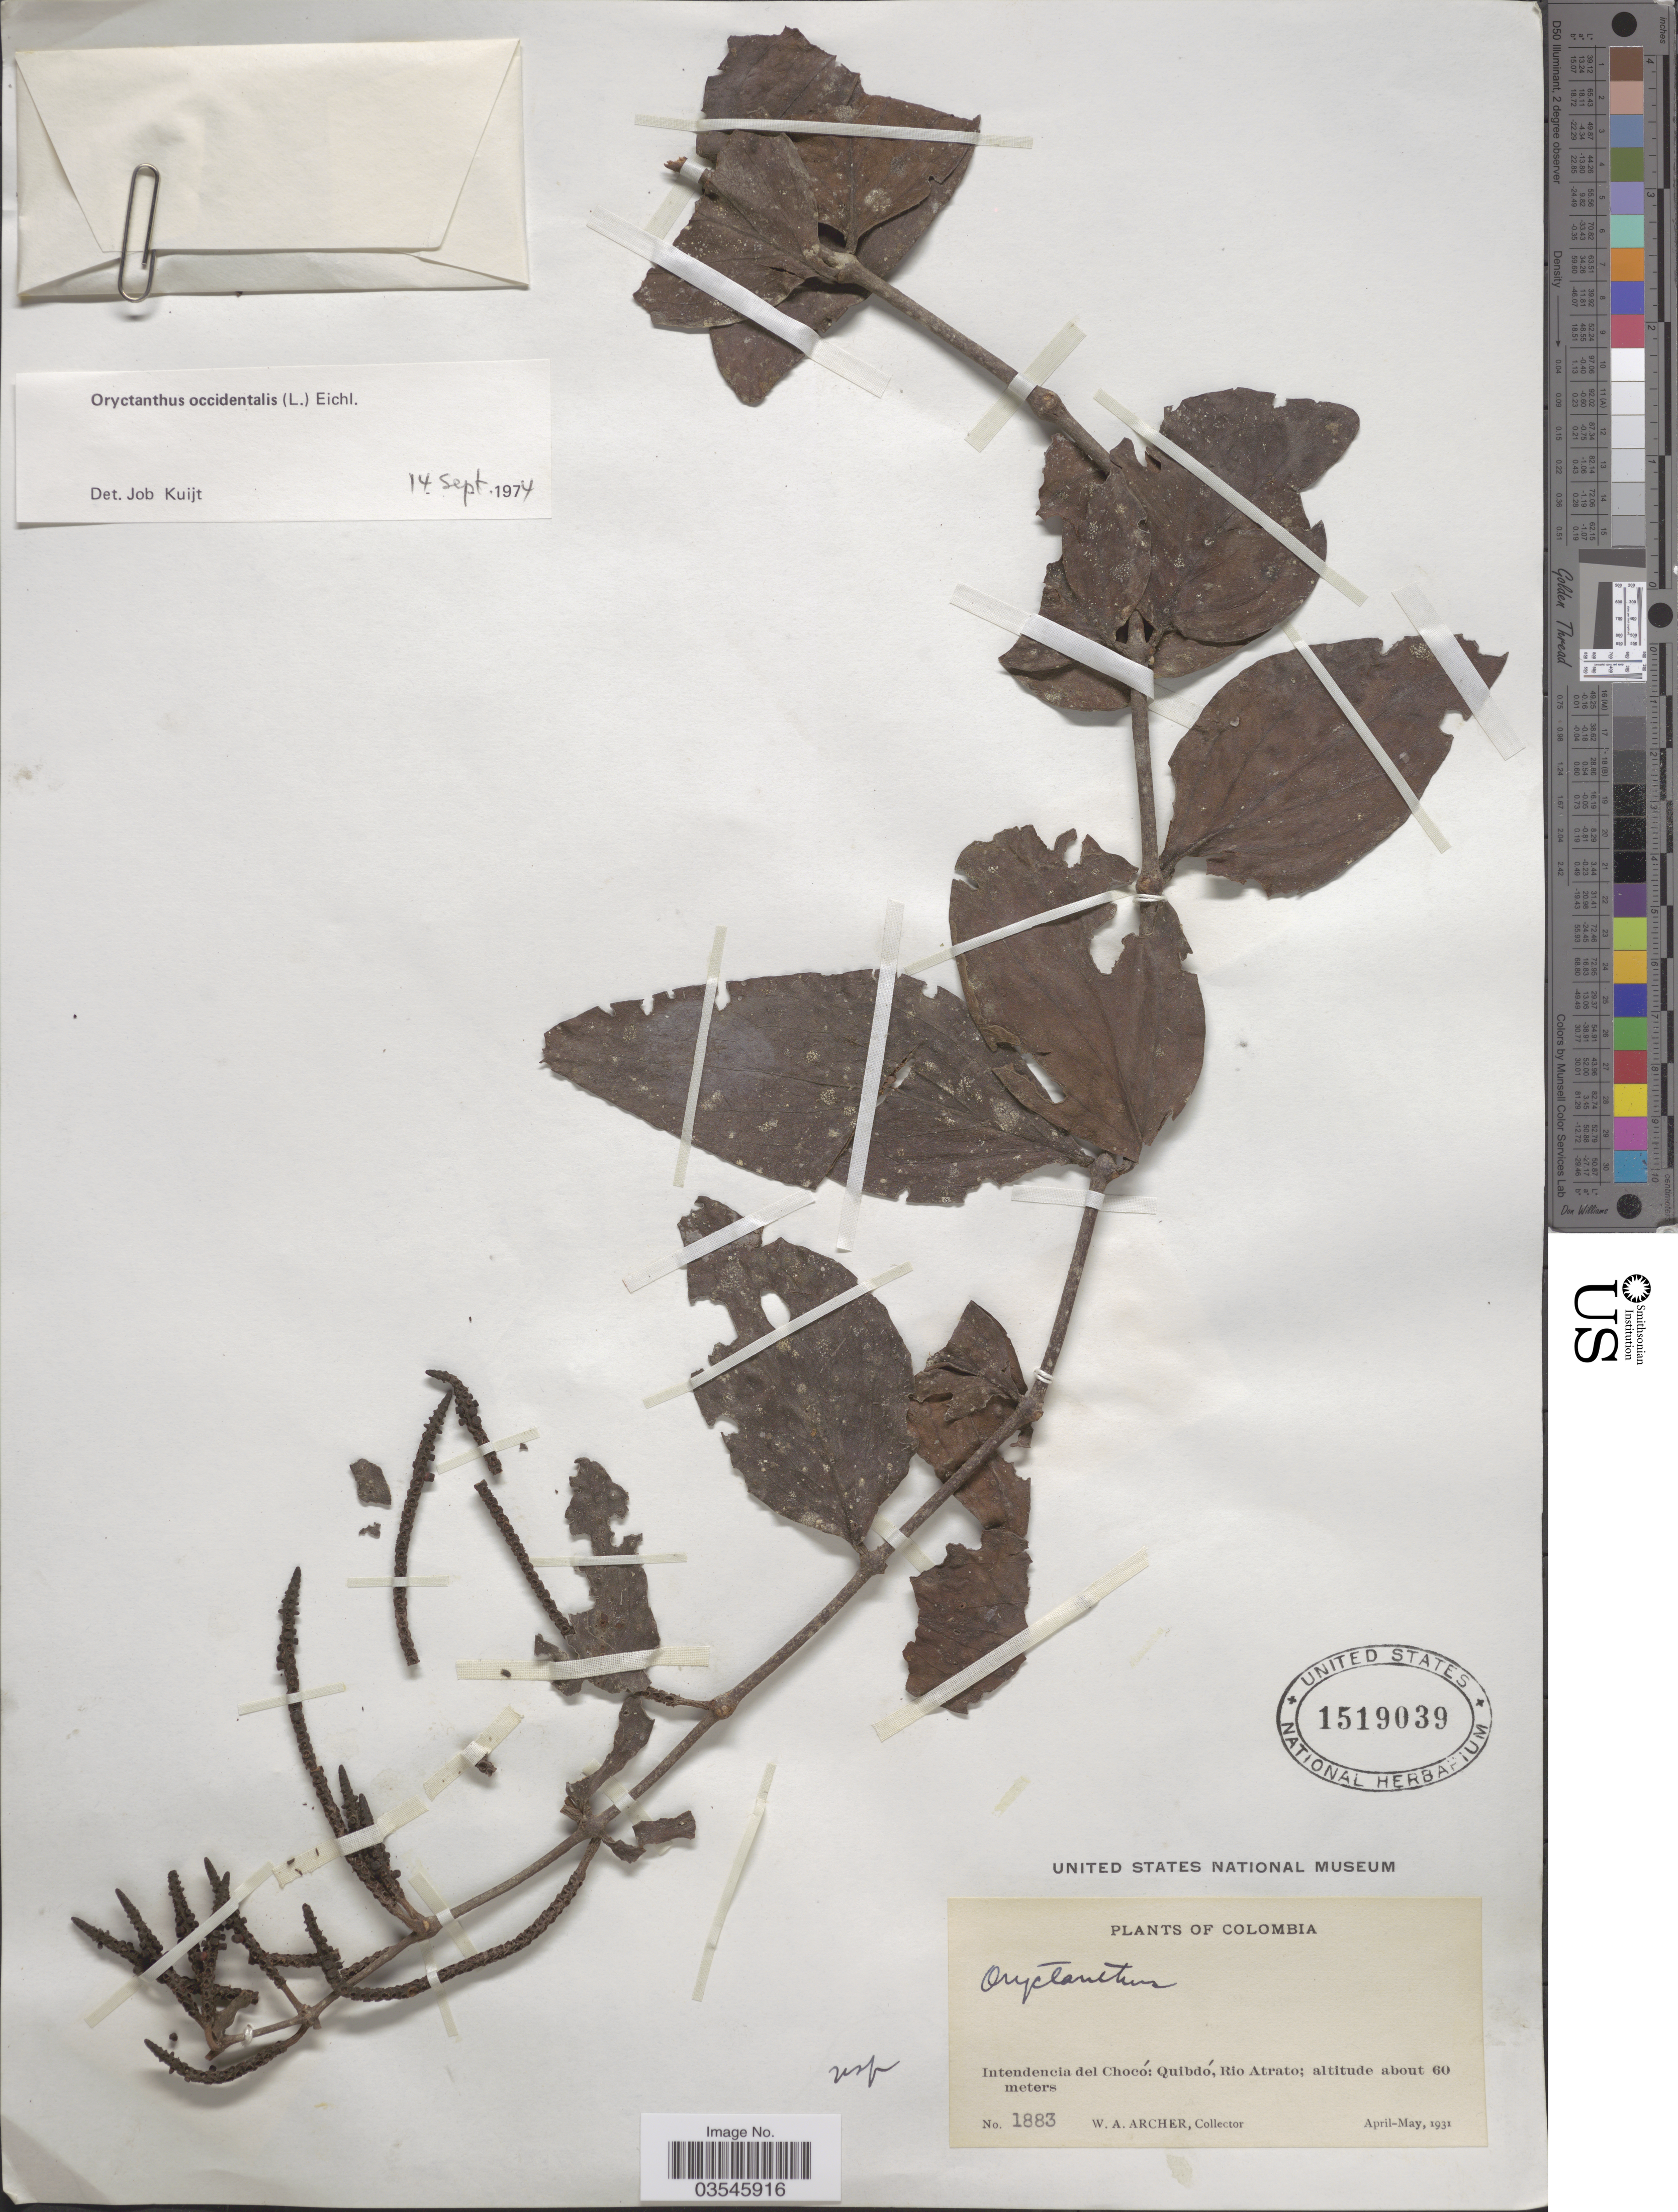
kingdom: Plantae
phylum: Tracheophyta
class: Magnoliopsida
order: Santalales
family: Loranthaceae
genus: Oryctanthus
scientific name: Oryctanthus occidentalis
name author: (L.) Eichler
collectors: W. Archer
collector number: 1883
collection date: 1931-04/1931-05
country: Colombia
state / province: Chocó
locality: Intendencia del Chocó: Quibdó, Rio Atrato.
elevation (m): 60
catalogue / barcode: US 1519039